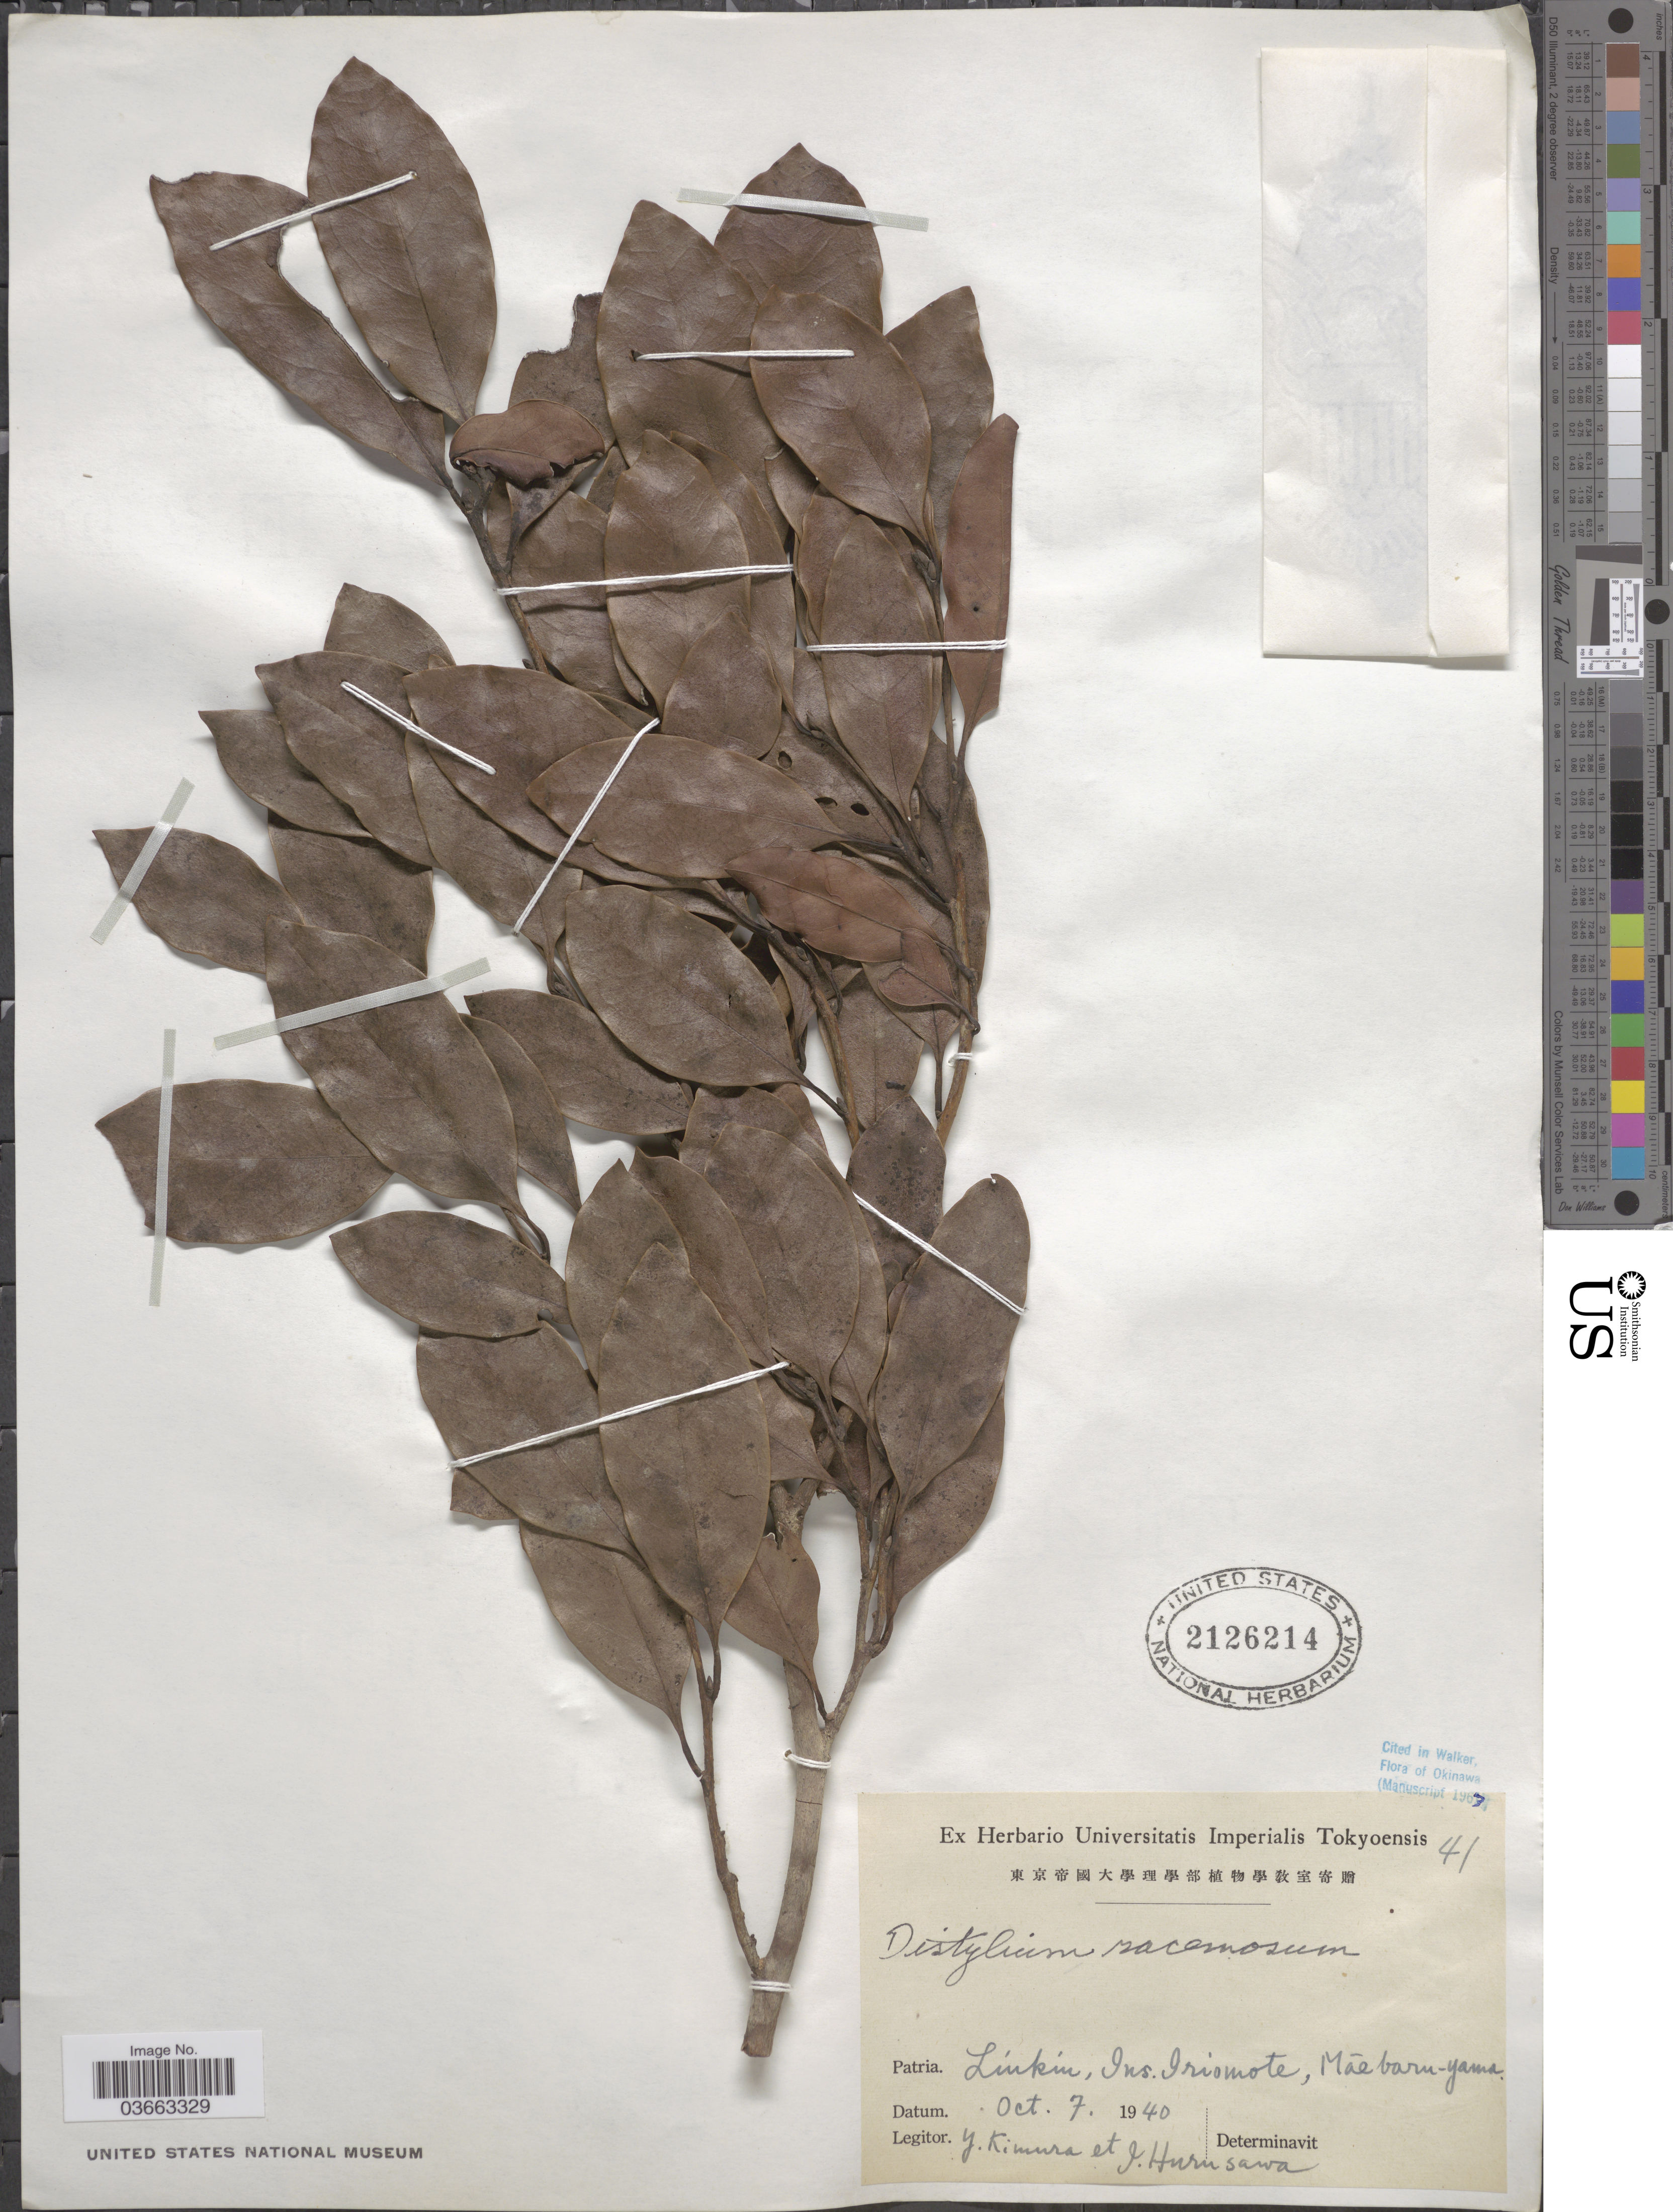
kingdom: Plantae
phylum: Tracheophyta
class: Magnoliopsida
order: Saxifragales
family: Hamamelidaceae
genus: Distylium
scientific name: Distylium racemosum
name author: Siebold & Zucc.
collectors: Y. Kimura & I. Hurusawa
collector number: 41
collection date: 1940-10-07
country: Japan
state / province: Okinawa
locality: Liukiu, Ins. Iriomote, Māebaru-yama.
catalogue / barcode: US 2126214